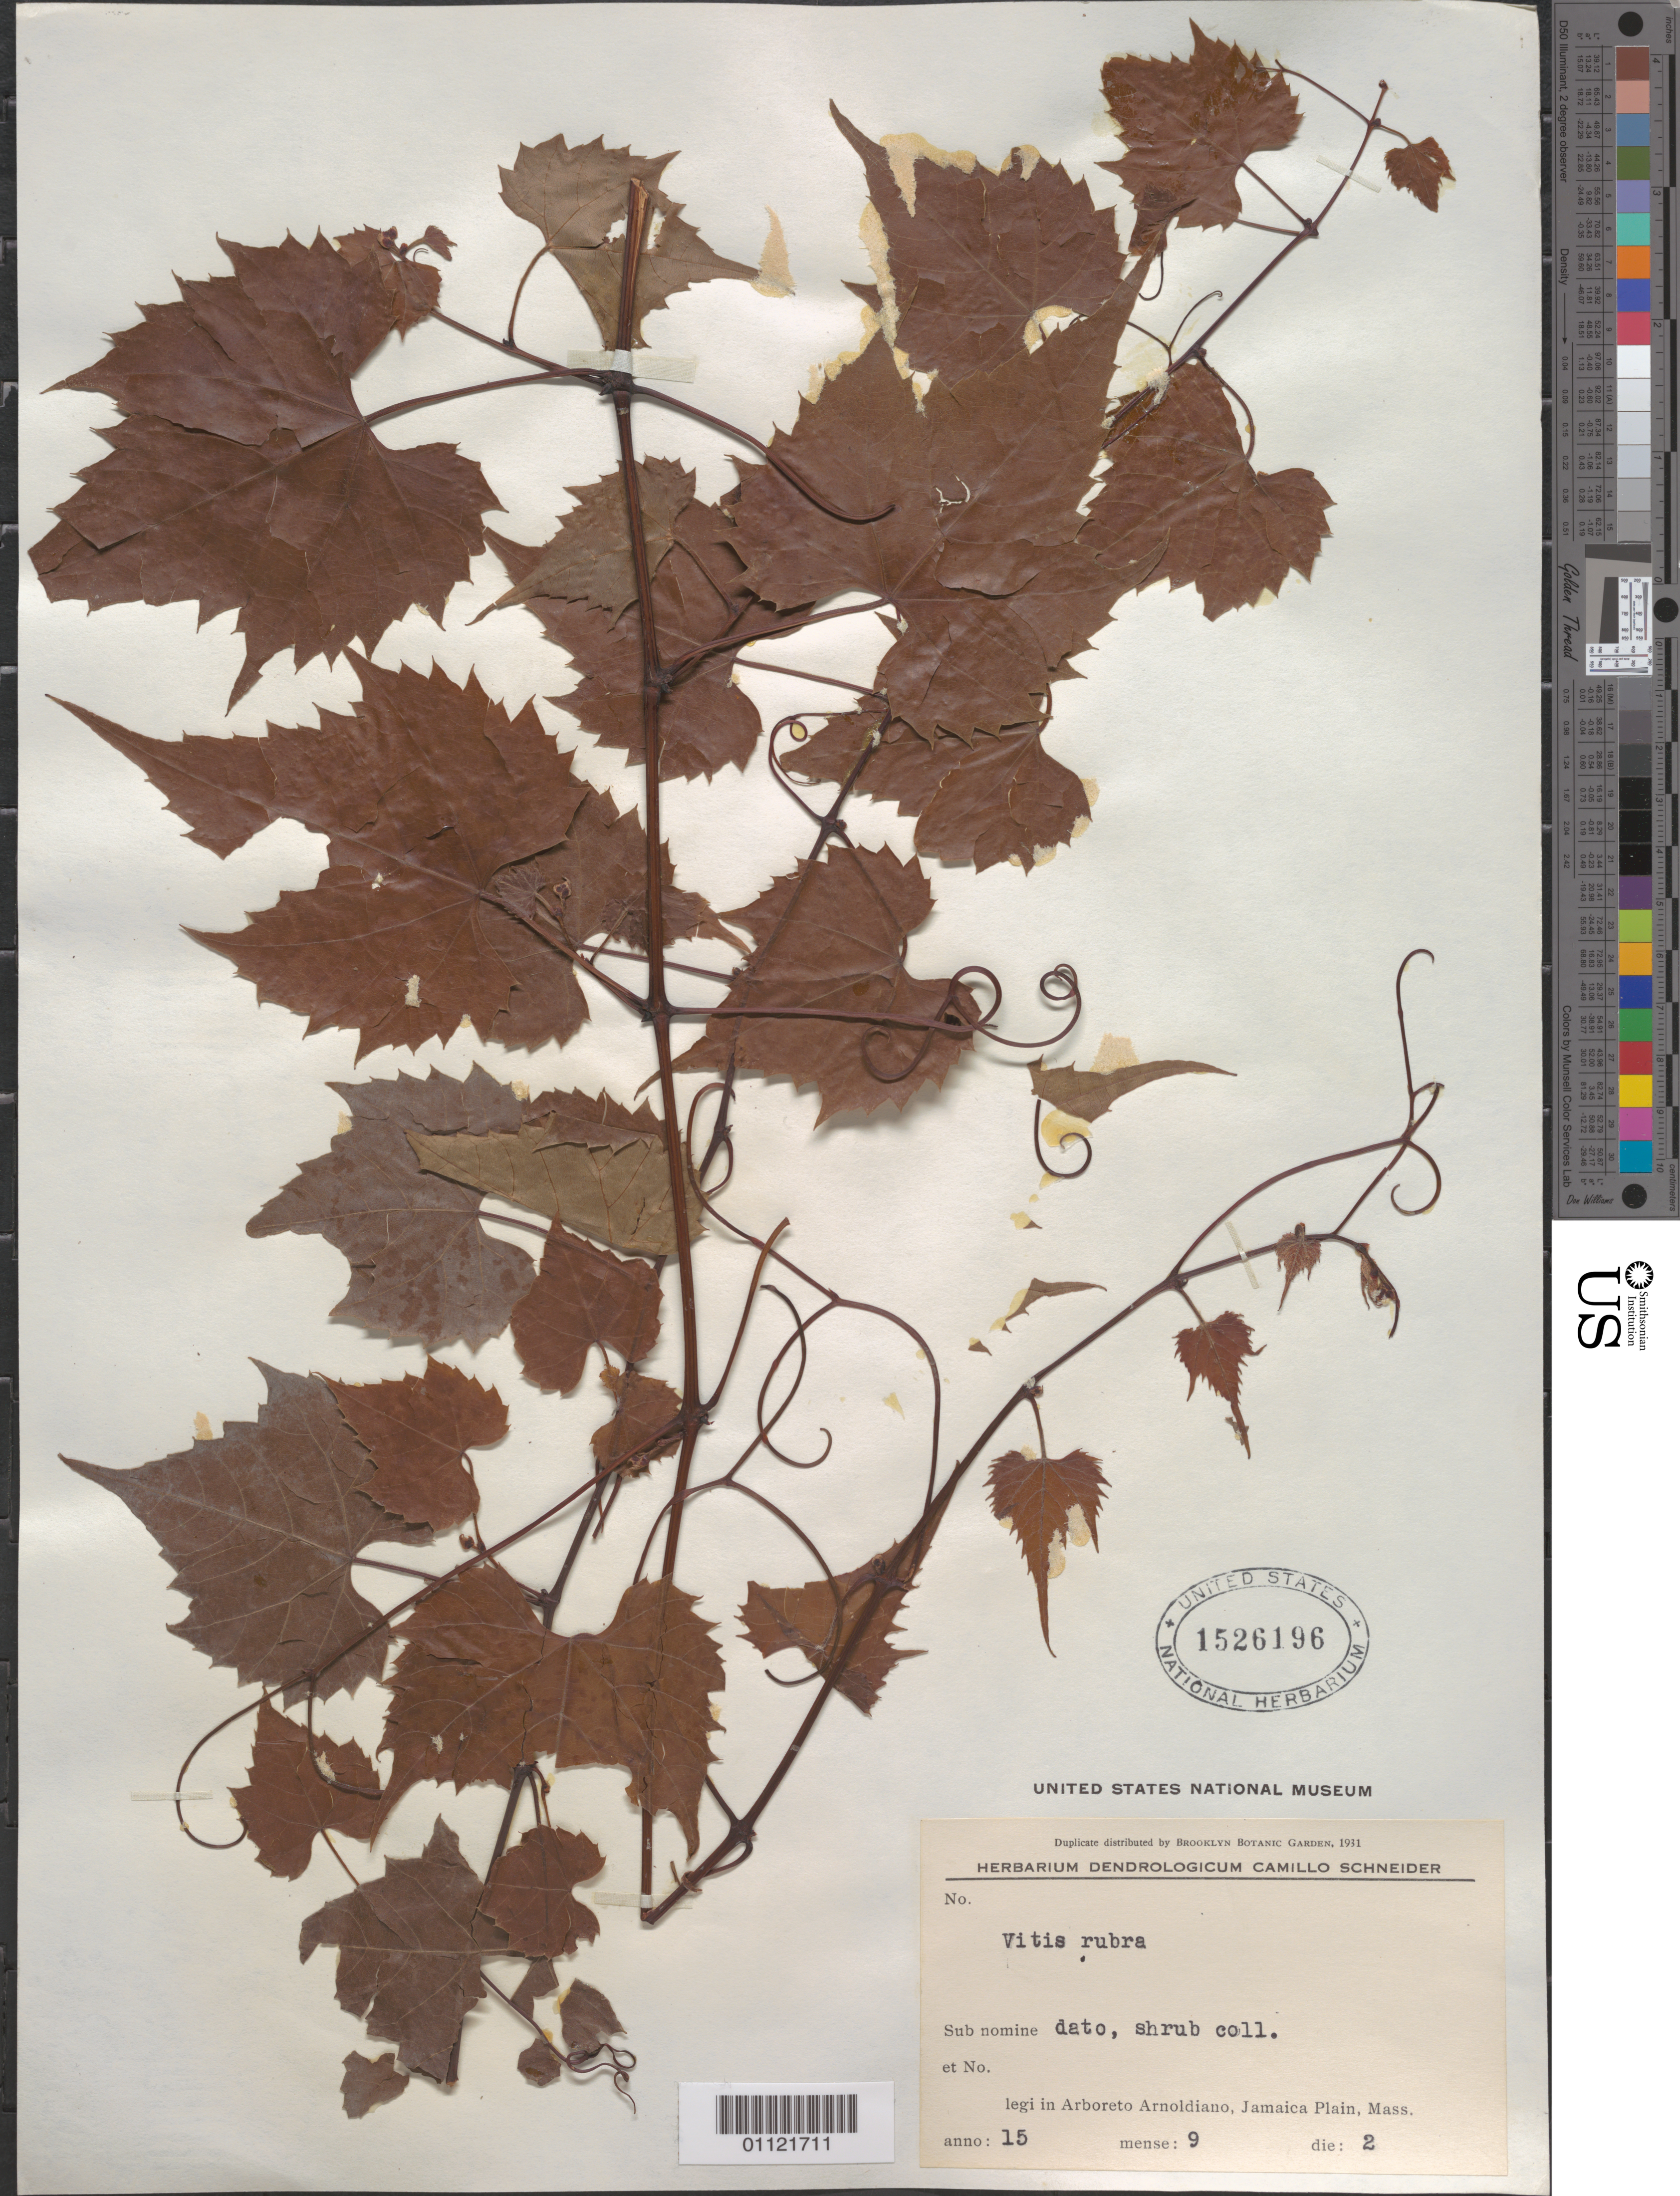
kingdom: Plantae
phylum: Tracheophyta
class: Magnoliopsida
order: Vitales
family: Vitaceae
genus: Vitis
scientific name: Vitis rubra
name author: Michx.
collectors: ex herb. Dendrologicum C. Schneider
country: United States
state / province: Massachusetts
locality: Arboreto Arnoldiano, Jamaica Plain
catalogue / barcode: US 1526196